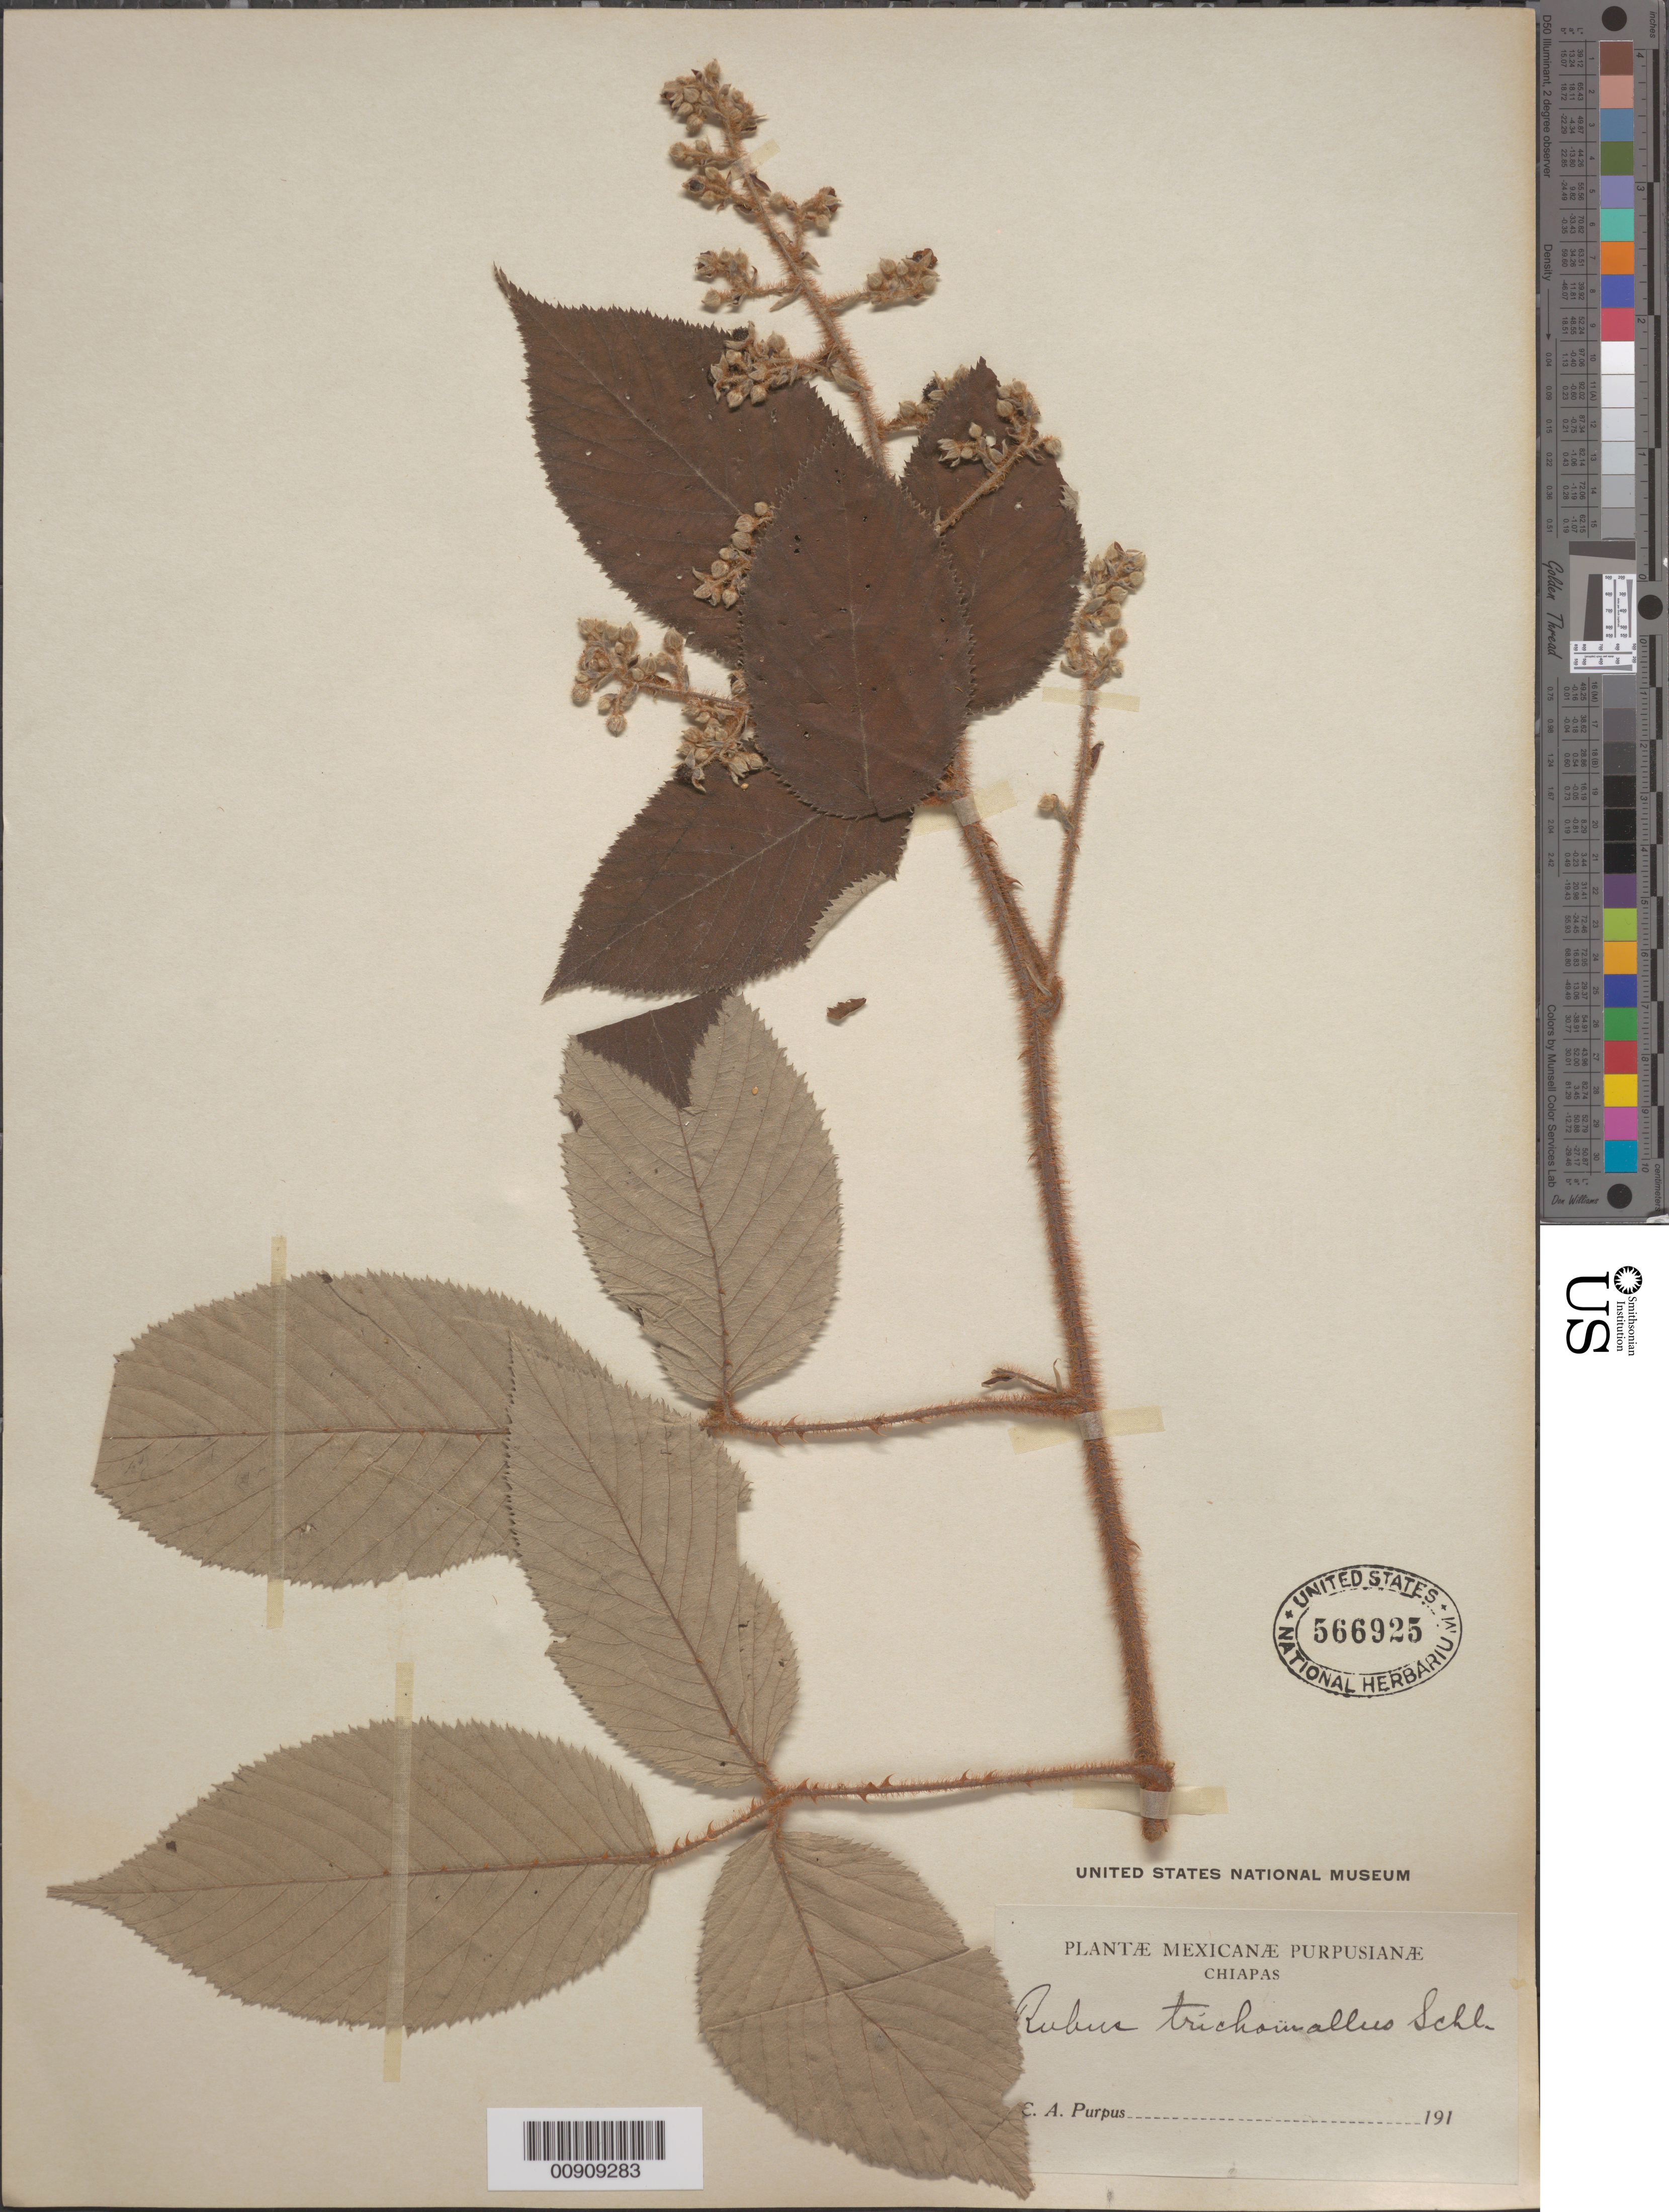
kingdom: Plantae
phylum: Tracheophyta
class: Magnoliopsida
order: Rosales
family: Rosaceae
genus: Rubus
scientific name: Rubus trichomallus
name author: Schltdl.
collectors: C. A. Purpus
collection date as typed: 191-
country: Mexico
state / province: Chiapas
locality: Chiapas.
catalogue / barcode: US 566925